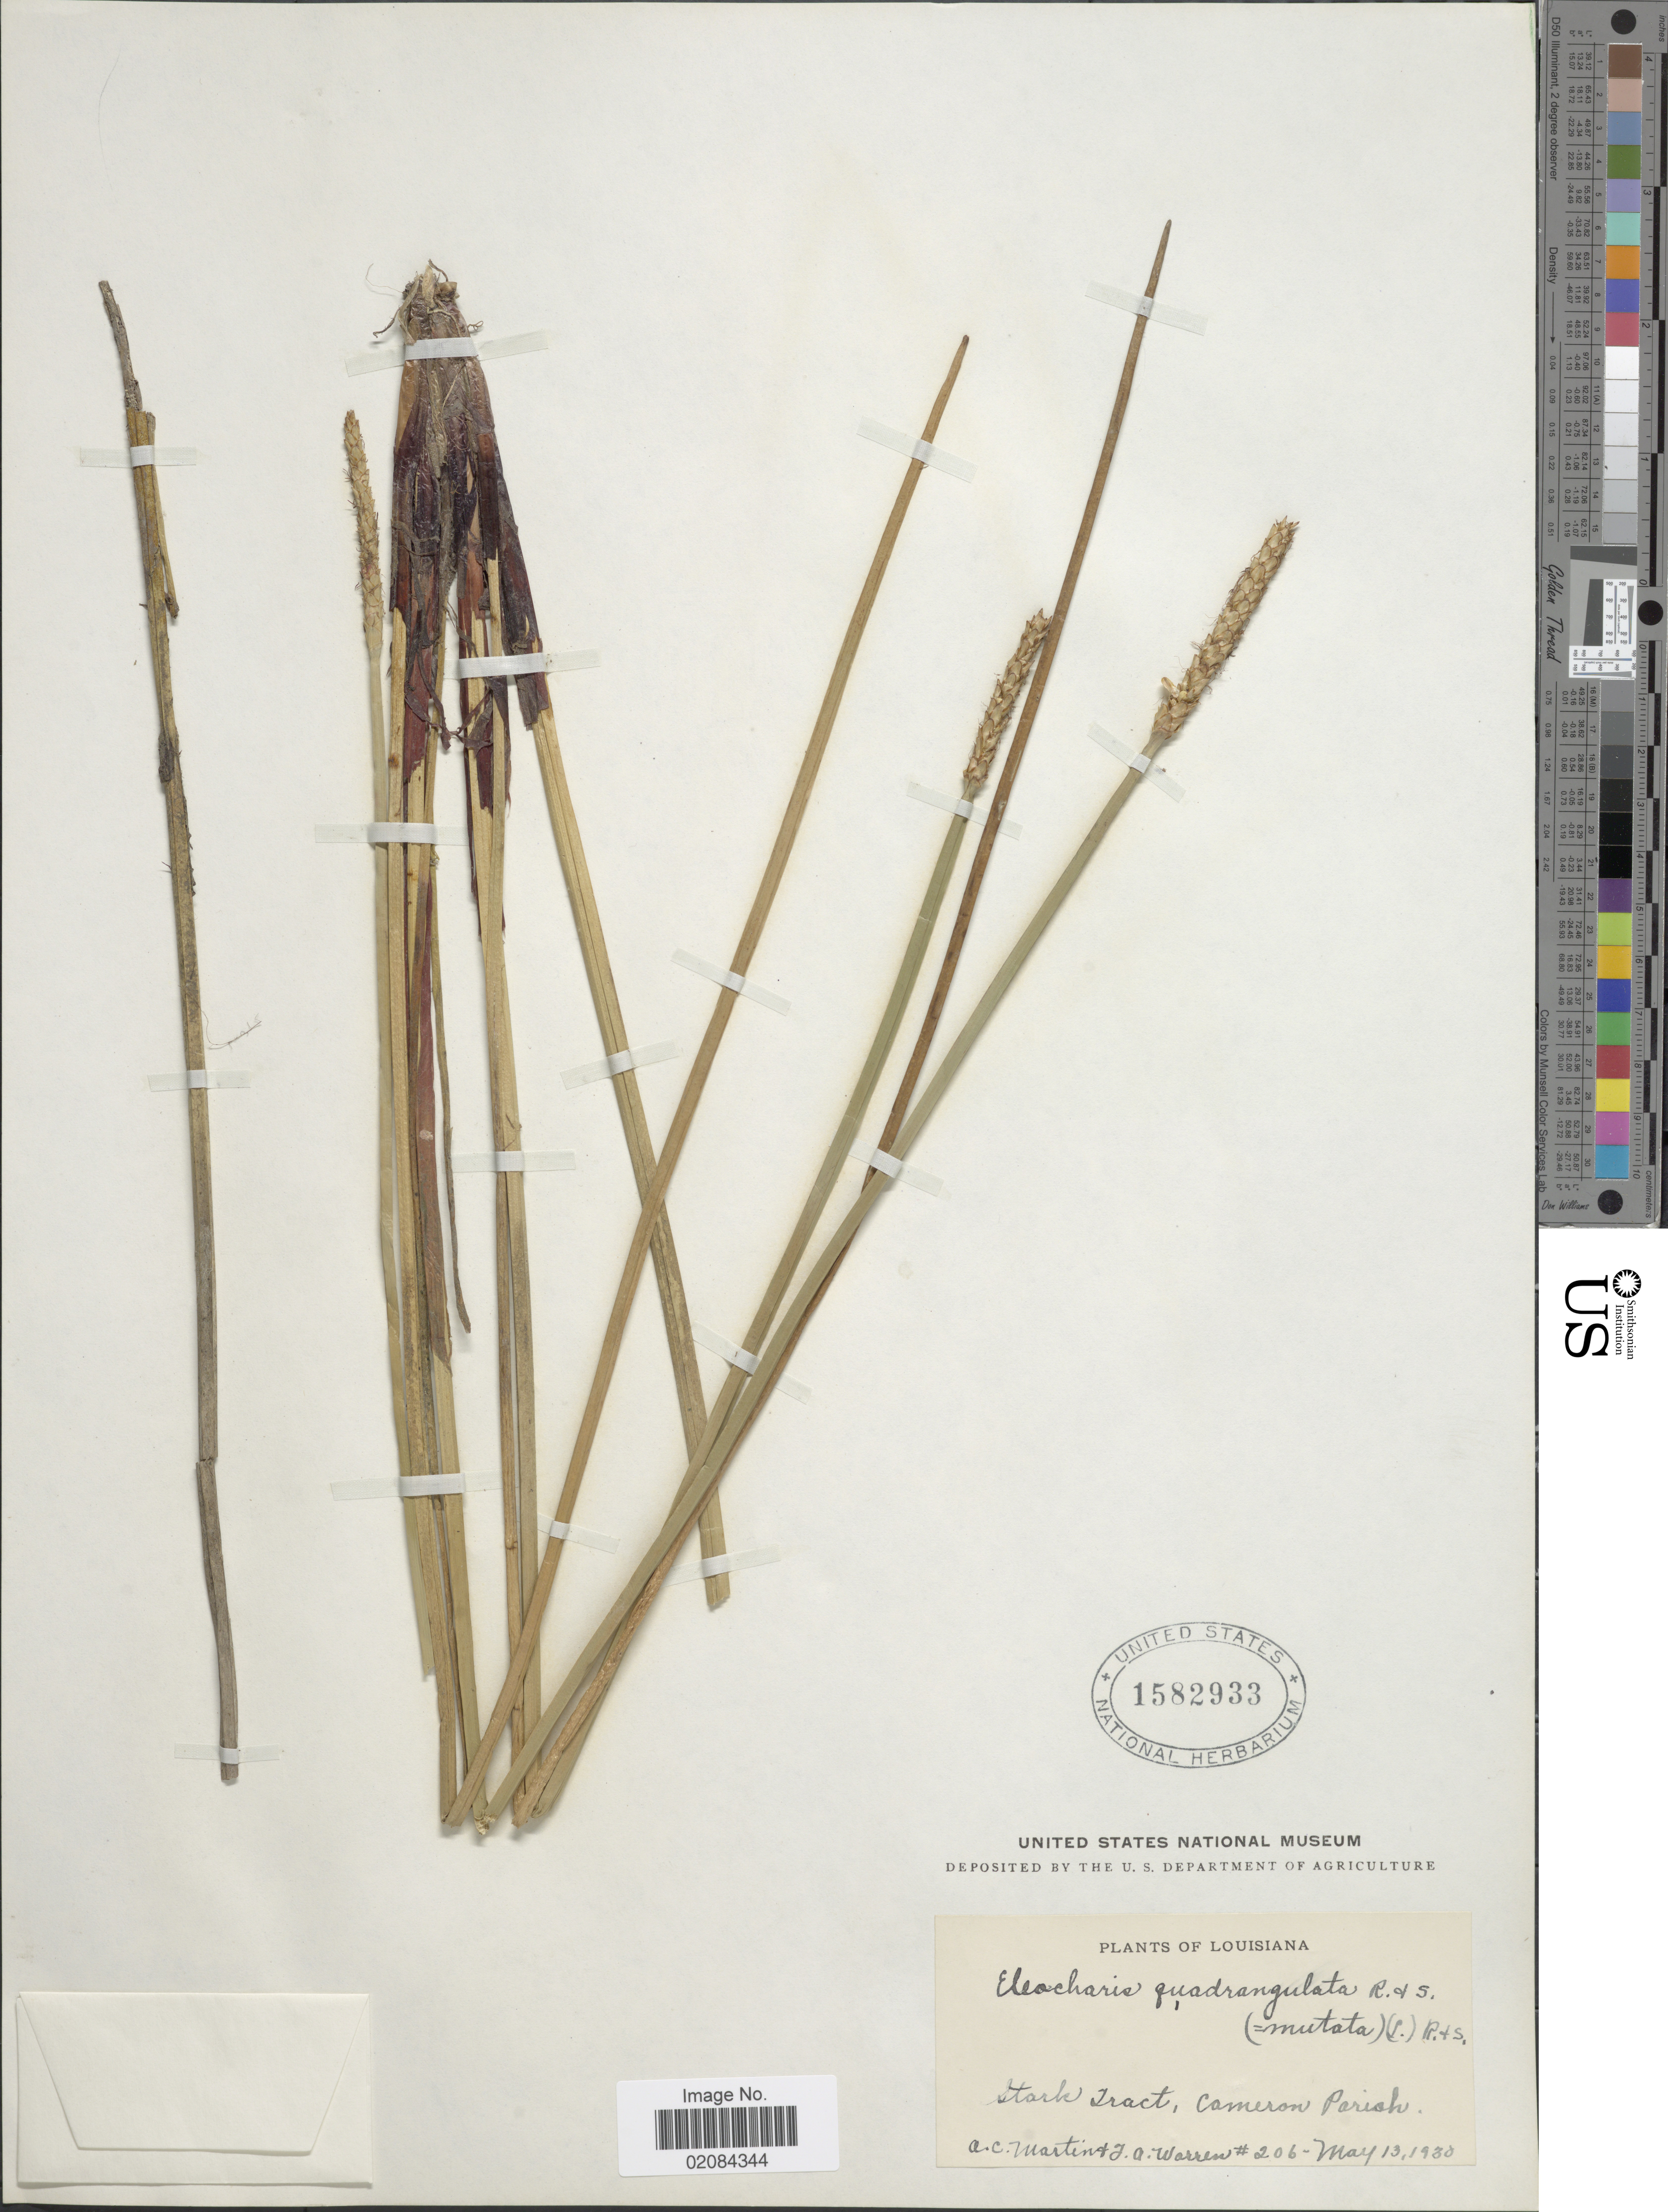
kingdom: Plantae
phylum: Tracheophyta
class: Liliopsida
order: Poales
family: Cyperaceae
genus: Eleocharis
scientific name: Eleocharis quadrangulata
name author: (Michx.) Roem. & Schult.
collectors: A. C. Martin & J. Warren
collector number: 206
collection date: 1930-05-13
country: United States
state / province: Louisiana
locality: Stark Tract, Cameron Parish.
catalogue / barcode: US 1582933